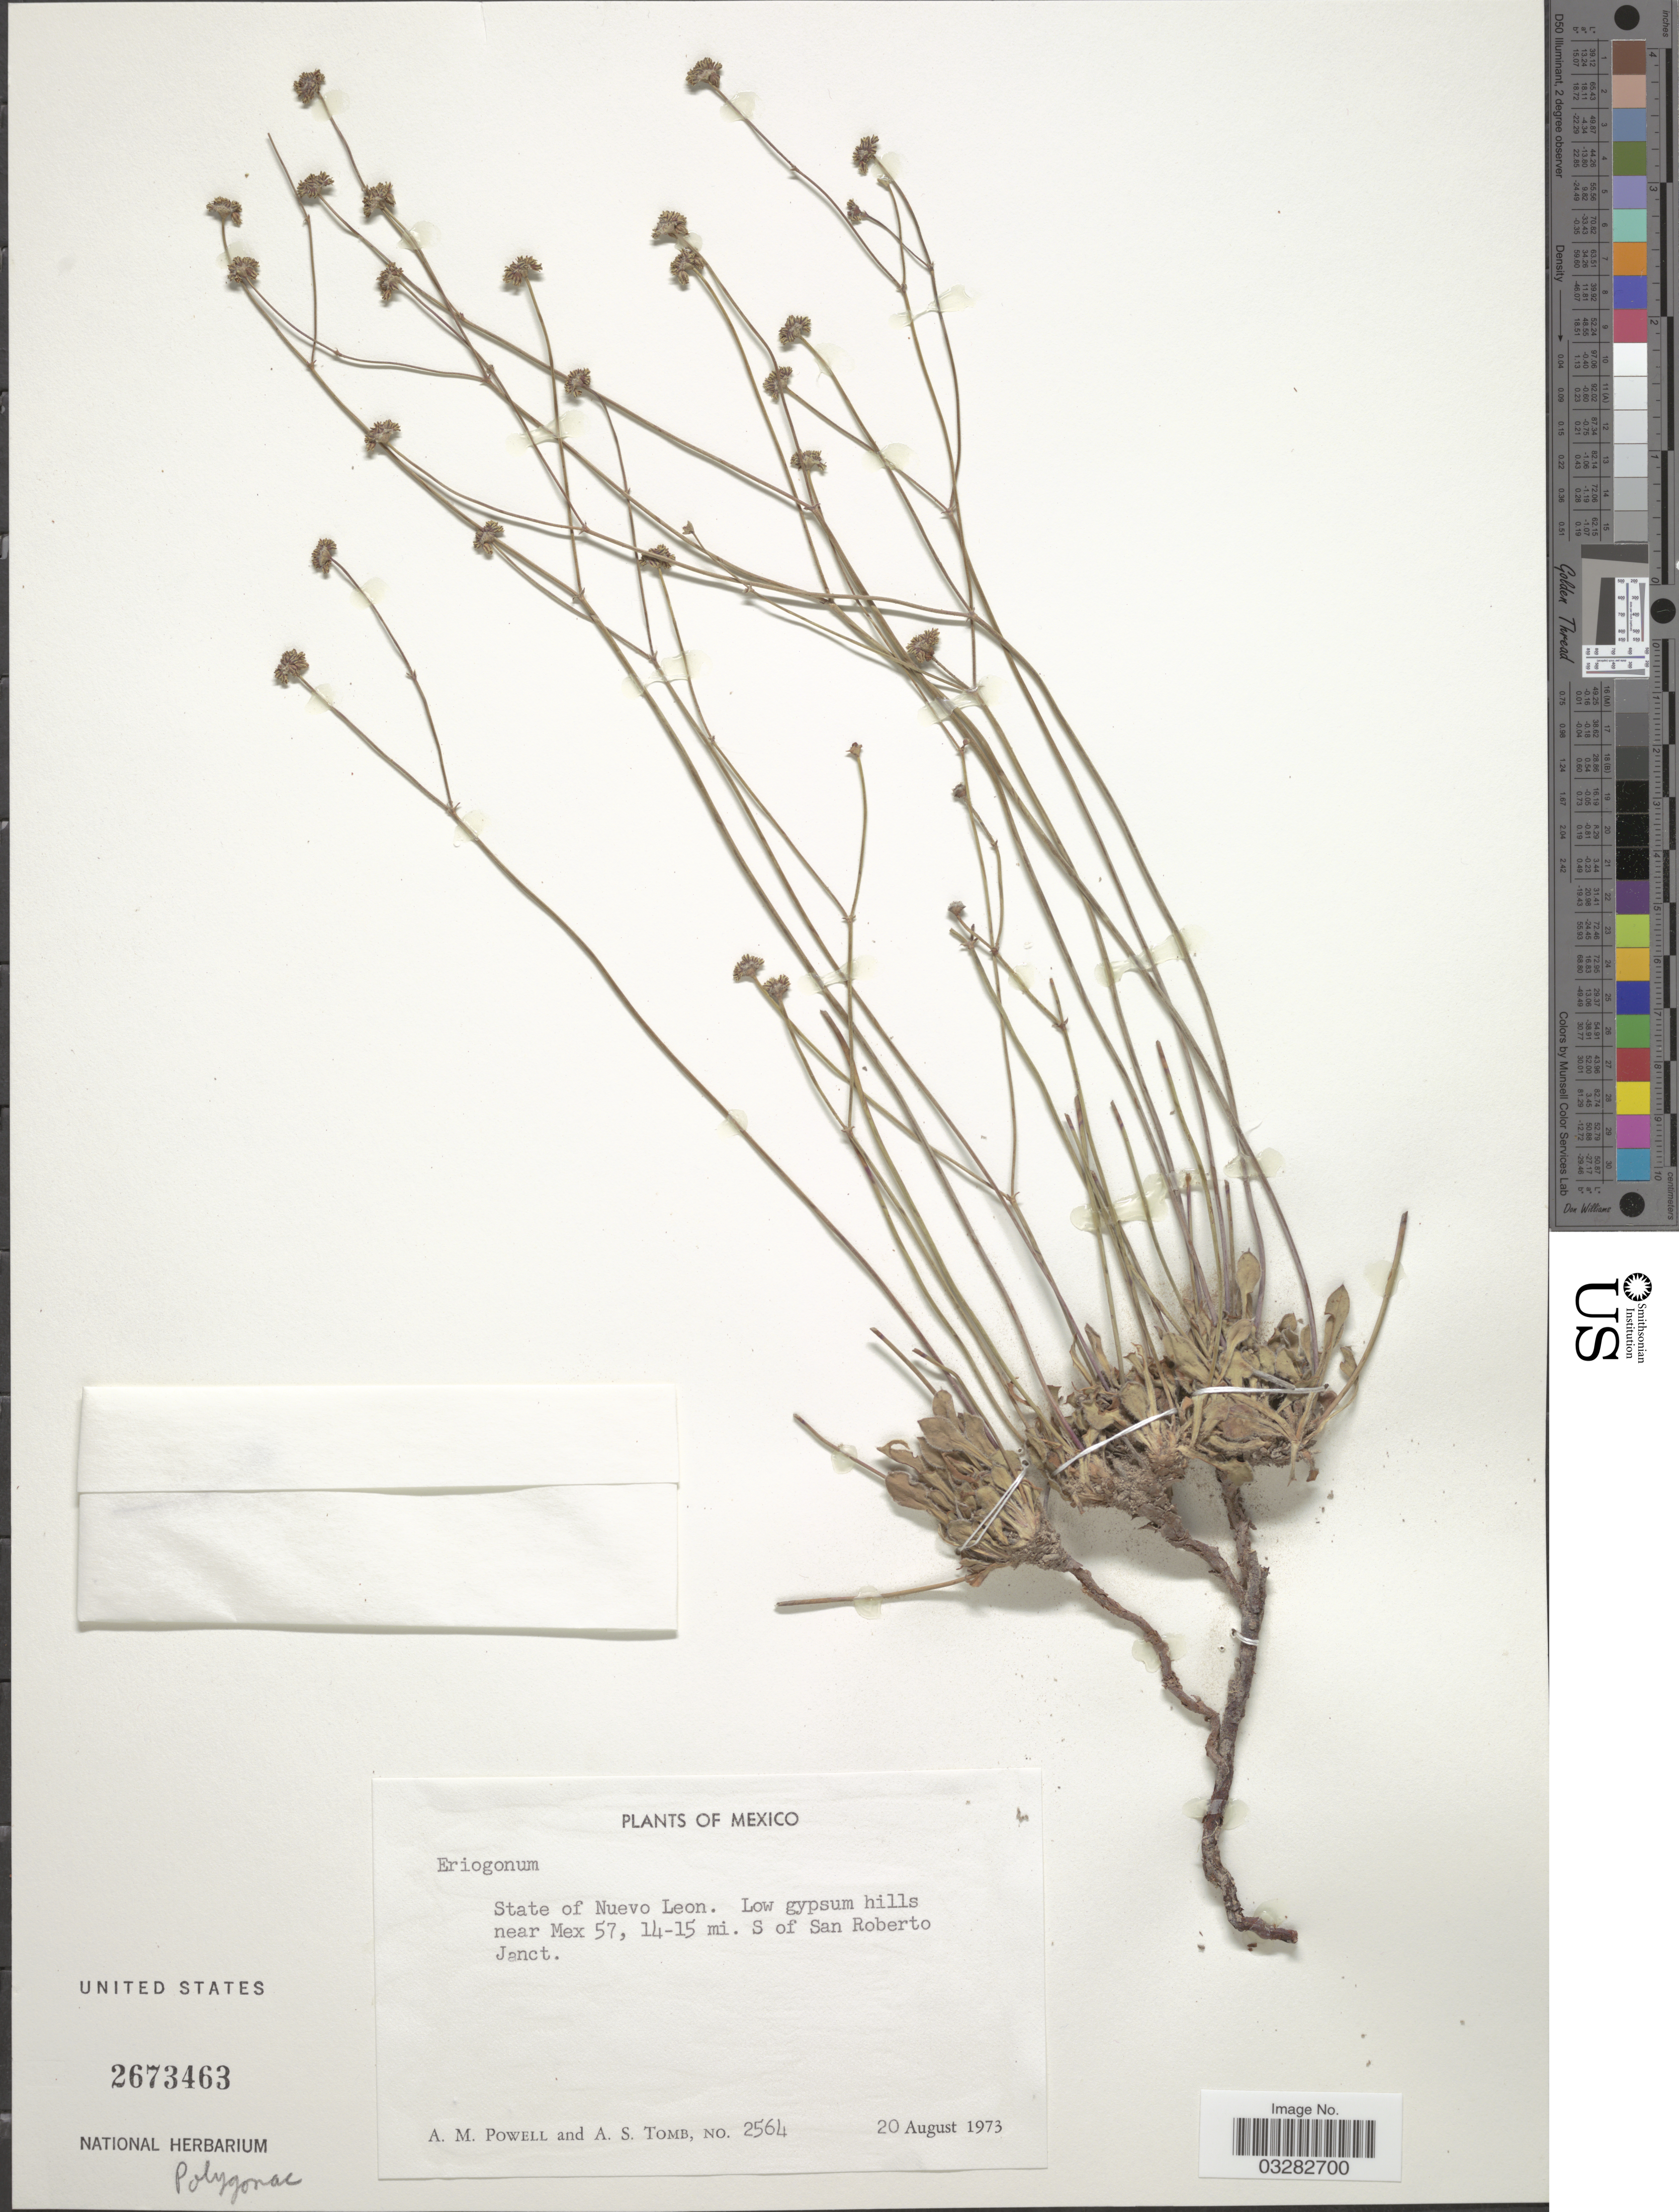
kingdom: Plantae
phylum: Tracheophyta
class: Magnoliopsida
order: Caryophyllales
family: Polygonaceae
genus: Eriogonum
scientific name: Eriogonum fimbriatum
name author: W.J. Hess & Reveal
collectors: A. M. Powell & A. Tomb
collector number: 2564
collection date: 1973-08-20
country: Mexico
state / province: Nuevo León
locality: Low gypsum hills near Mex 57, 14-15 mi. S of San Roberto Janct.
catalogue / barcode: US 2673463